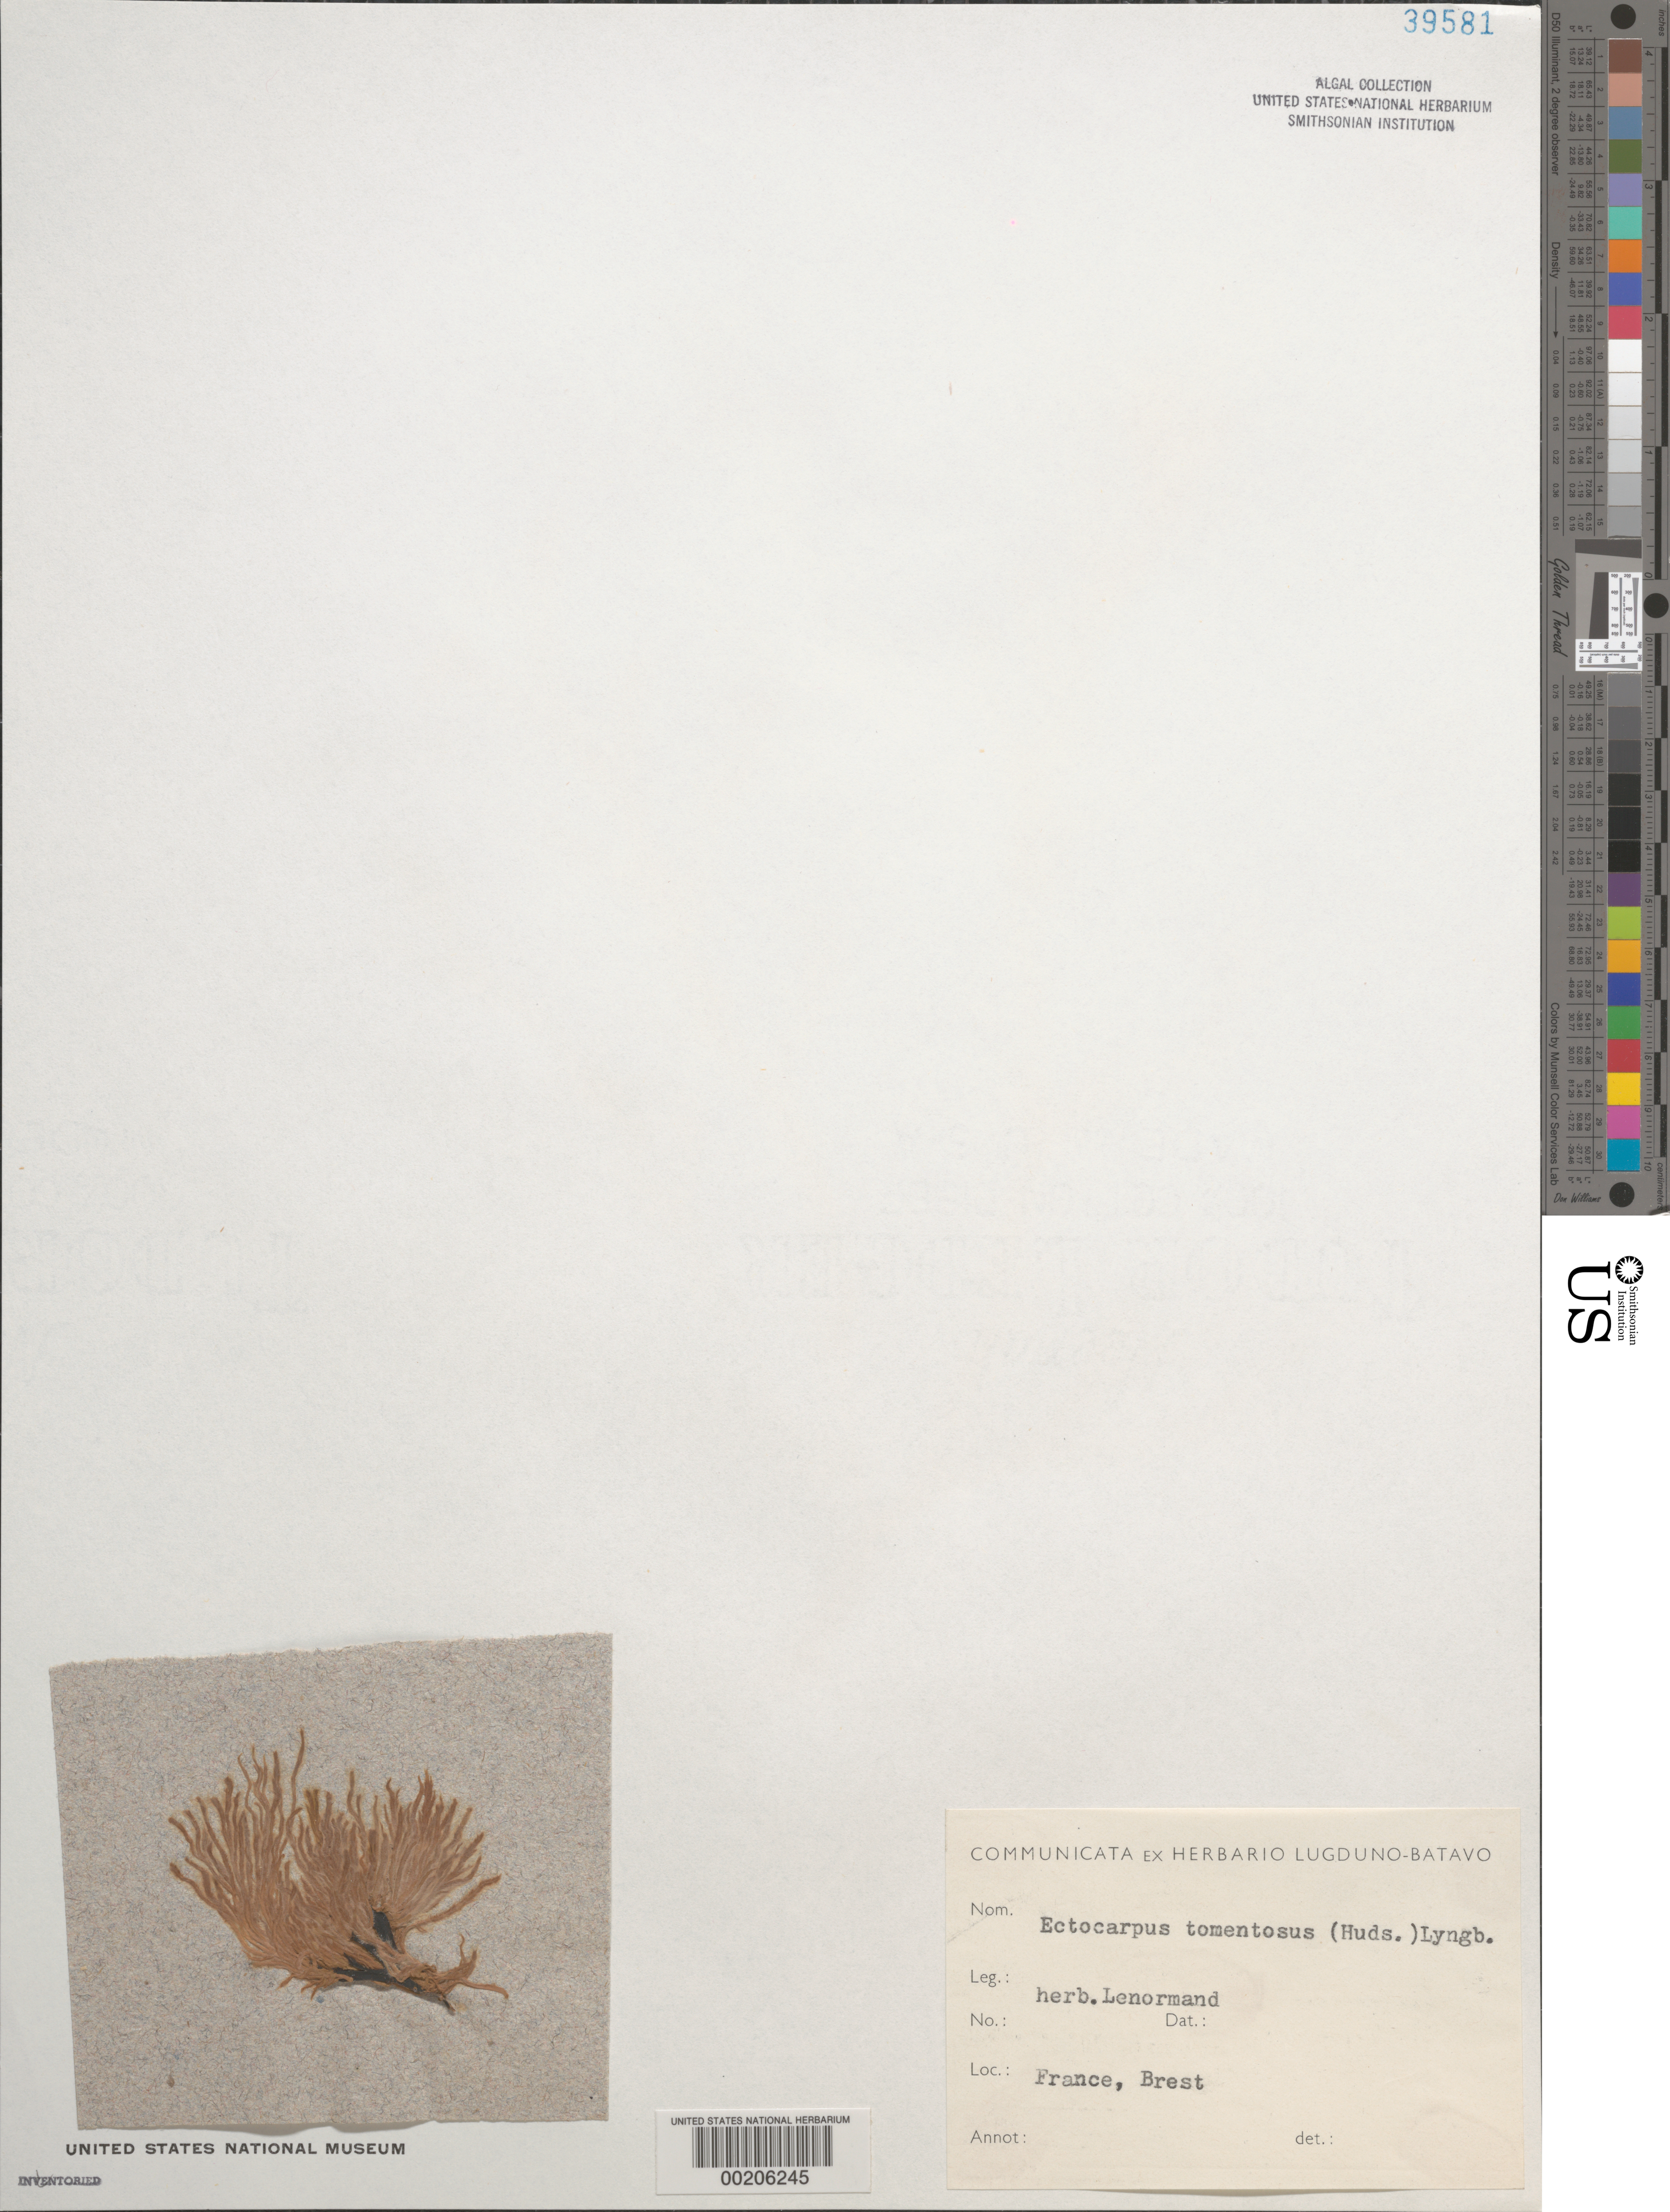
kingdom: Chromista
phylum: Ochrophyta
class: Phaeophyceae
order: Ectocarpales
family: Ectocarpaceae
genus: Spongonema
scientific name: Spongonema tomentosum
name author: (Huds.) Kütz.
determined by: Algae name updating Project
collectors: S. Lenormand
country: France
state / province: Bretagne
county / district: Finistère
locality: Brest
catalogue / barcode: US 39581